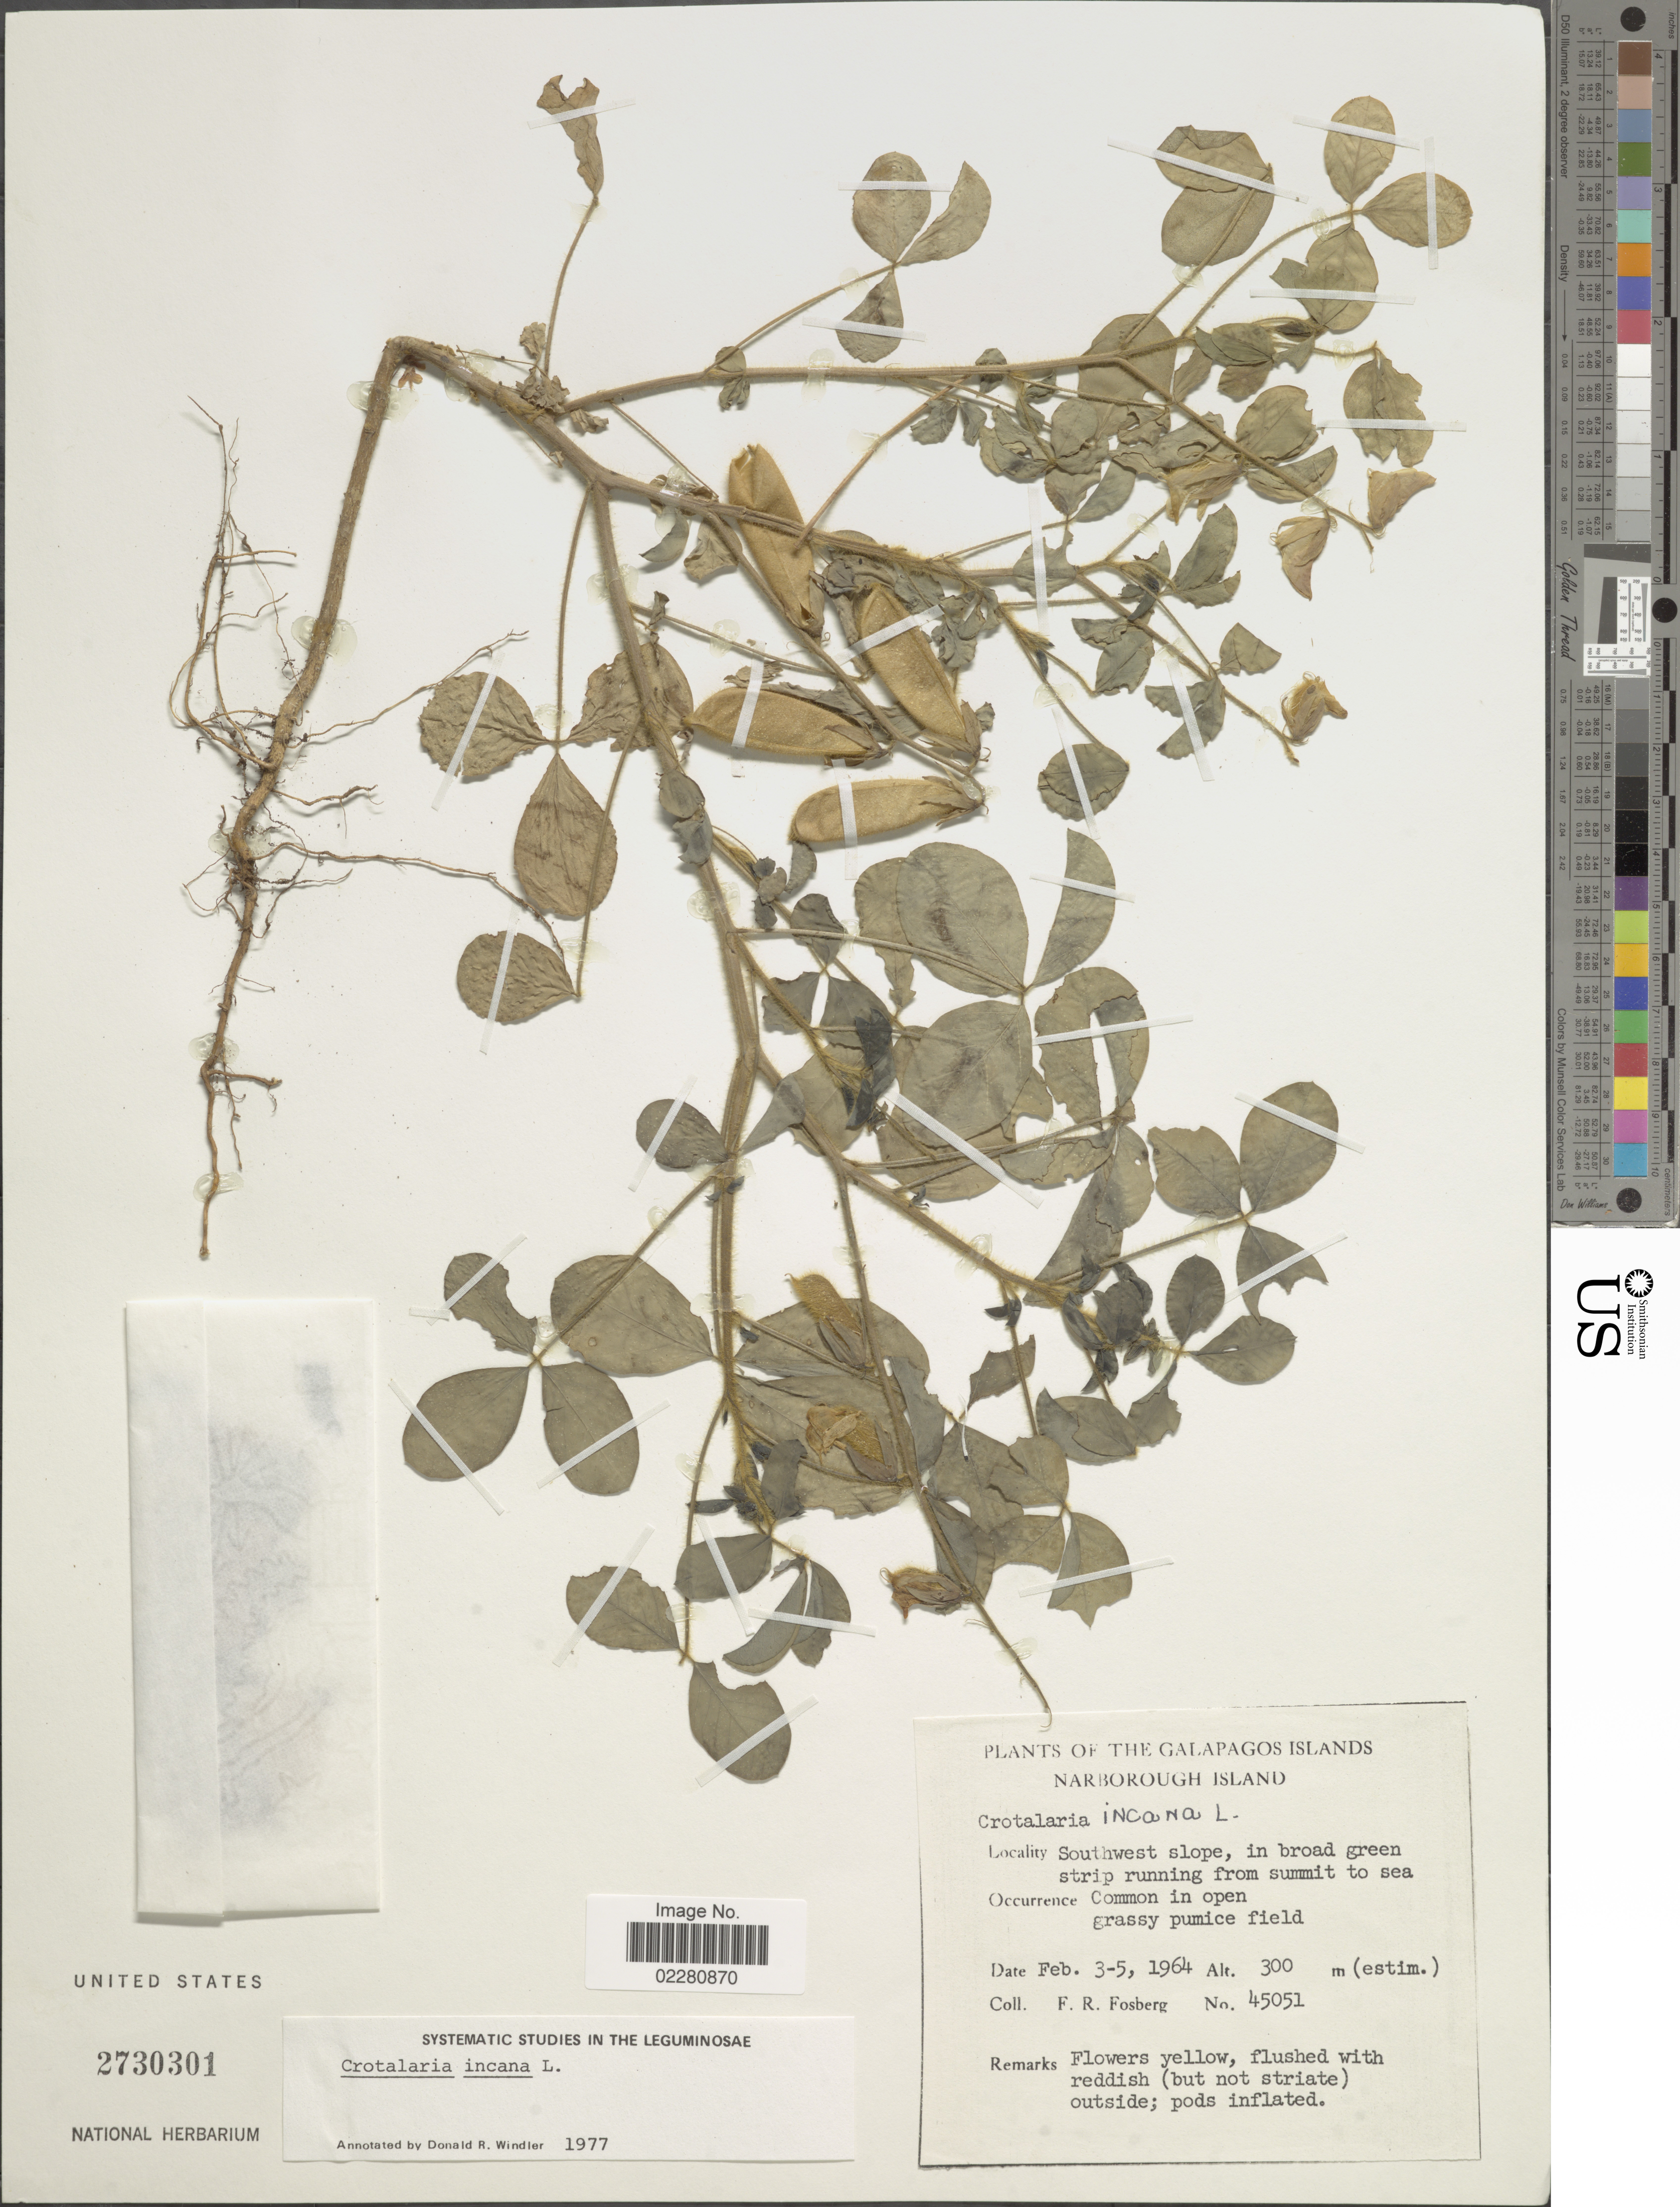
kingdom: Plantae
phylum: Tracheophyta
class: Magnoliopsida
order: Fabales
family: Fabaceae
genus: Crotalaria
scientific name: Crotalaria incana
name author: L.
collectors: F. R. Fosberg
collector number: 45051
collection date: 1964-02-03/1964-02-05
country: Ecuador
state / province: Colón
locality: Galapagos Islands. Narborough Island. Southwest slope, in broad green strip running from summit to sea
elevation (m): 300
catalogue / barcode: US 2730301